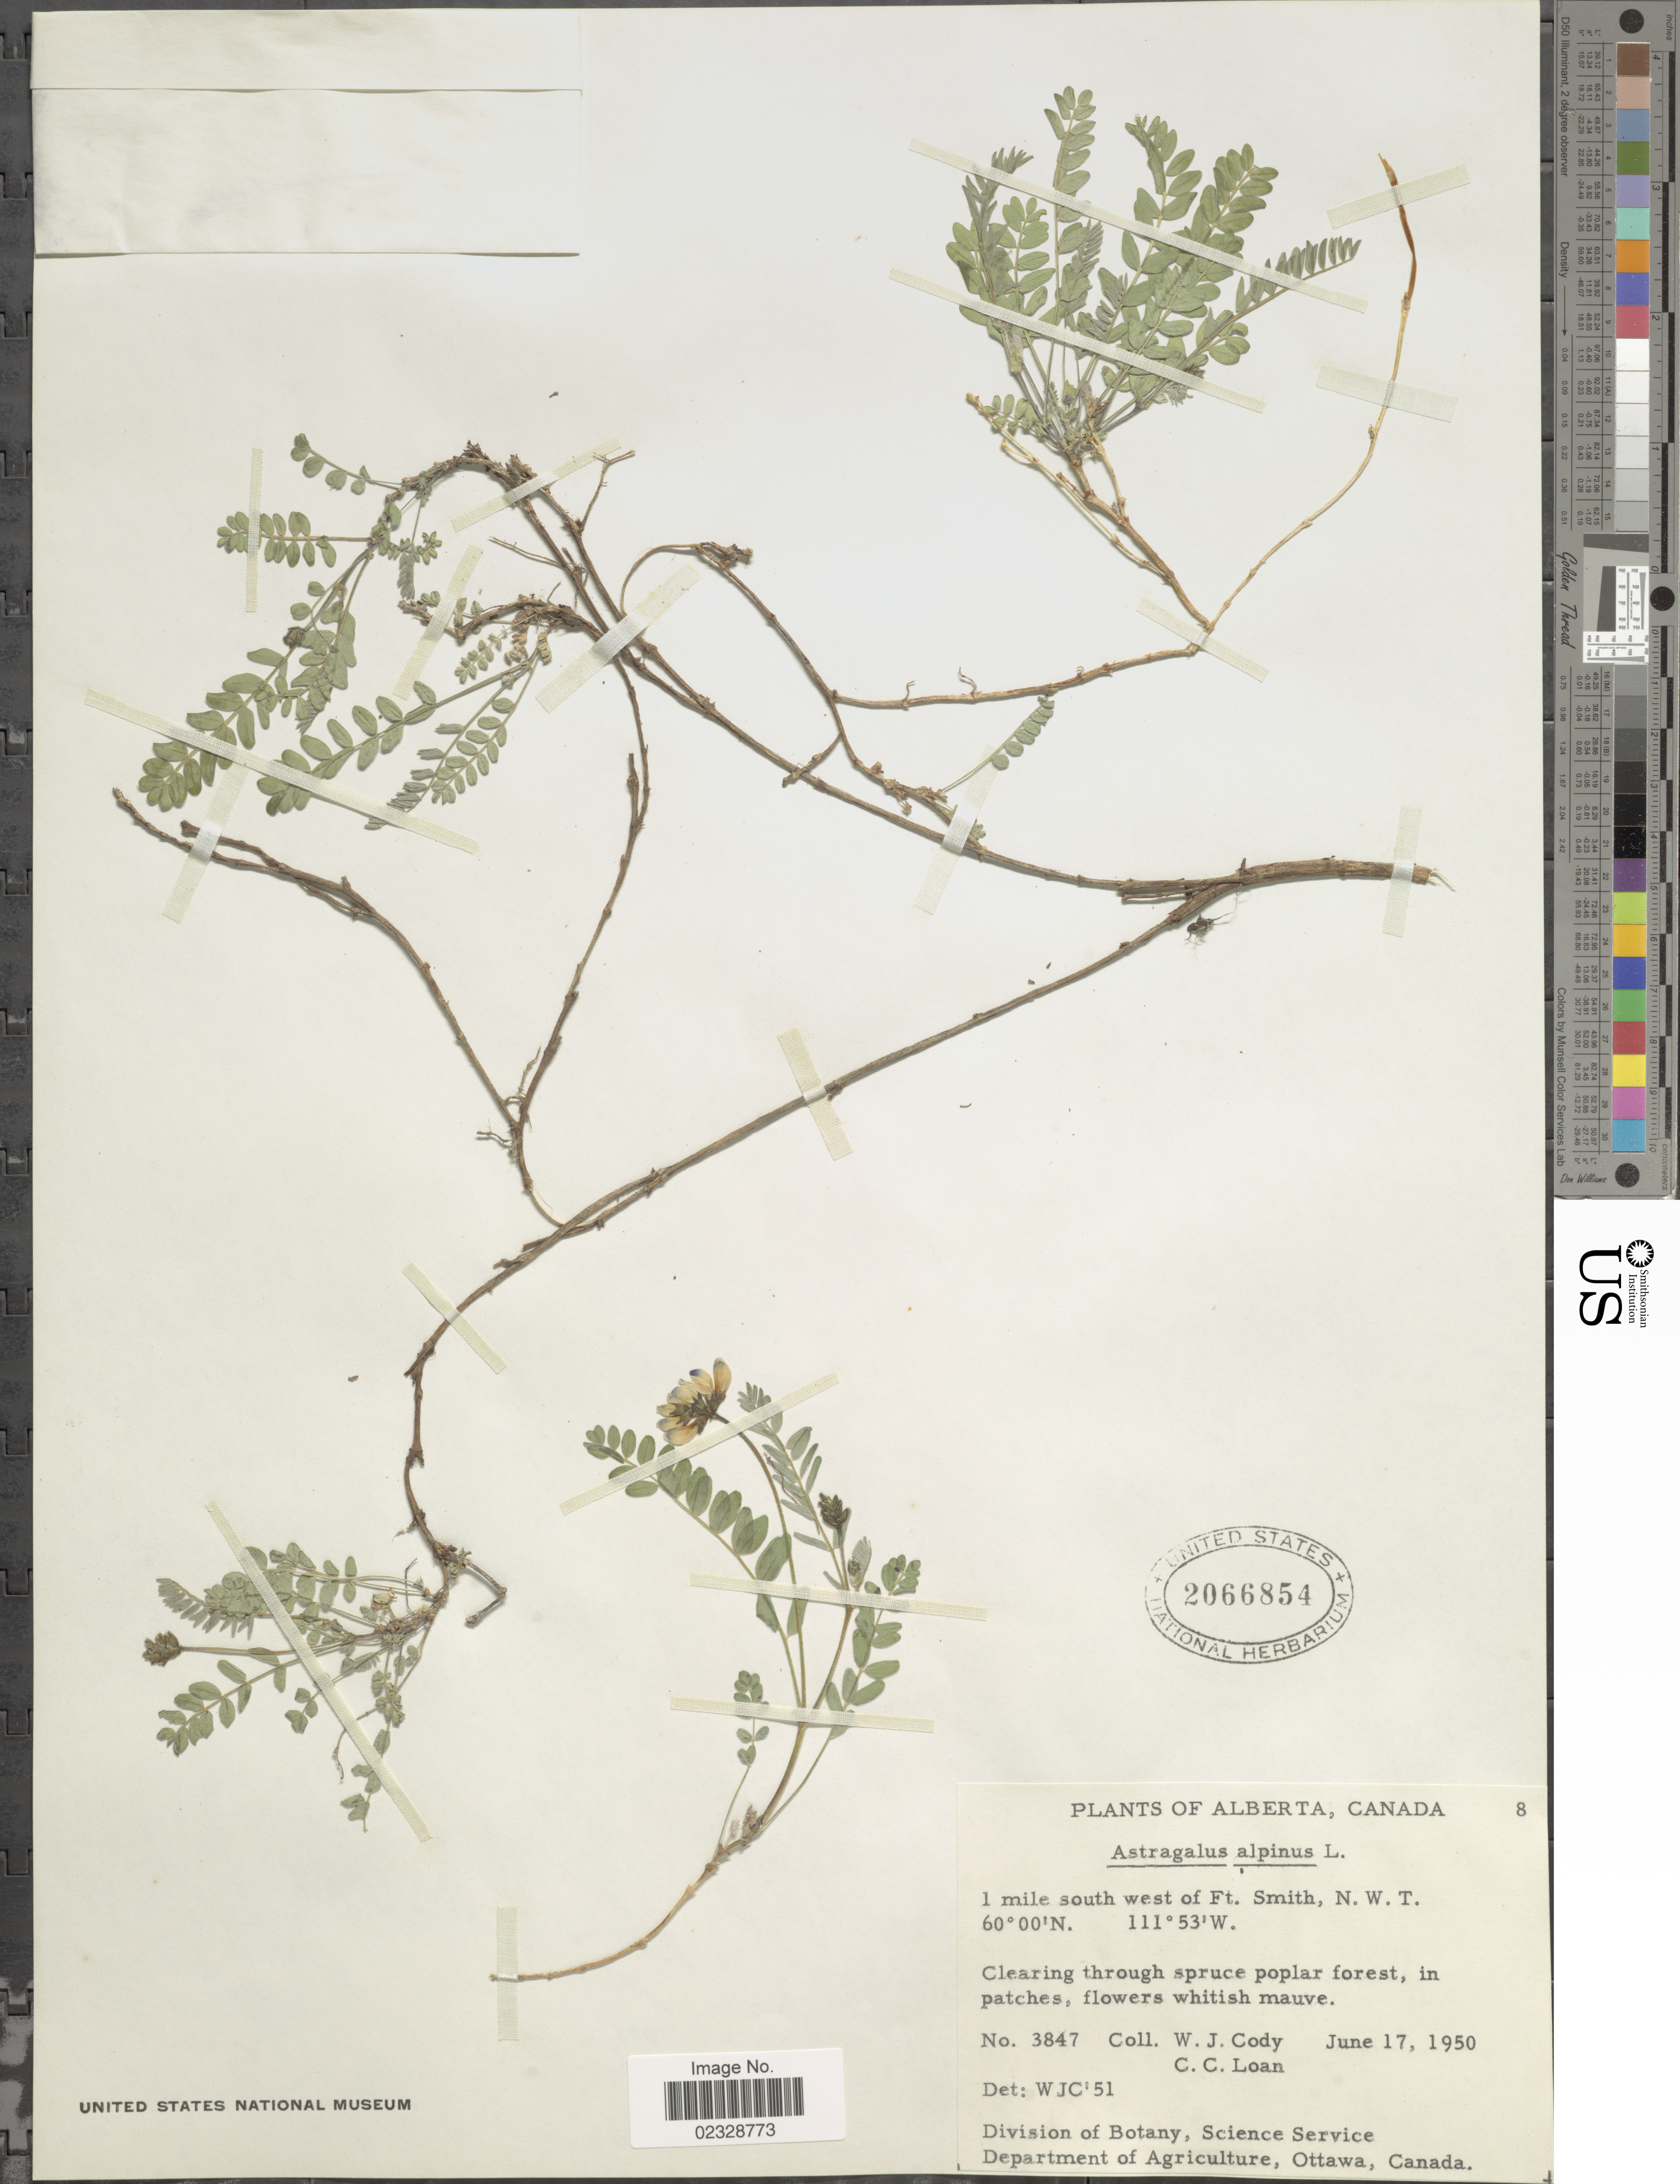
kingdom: Plantae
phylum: Tracheophyta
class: Magnoliopsida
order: Fabales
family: Fabaceae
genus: Astragalus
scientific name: Astragalus alpinus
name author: L.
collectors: W. Cody & C. Loan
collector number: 3847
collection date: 1950-06-17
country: Canada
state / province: Alberta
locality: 1 mile south west of Ft. Smith, N.W.T.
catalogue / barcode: US 2066854